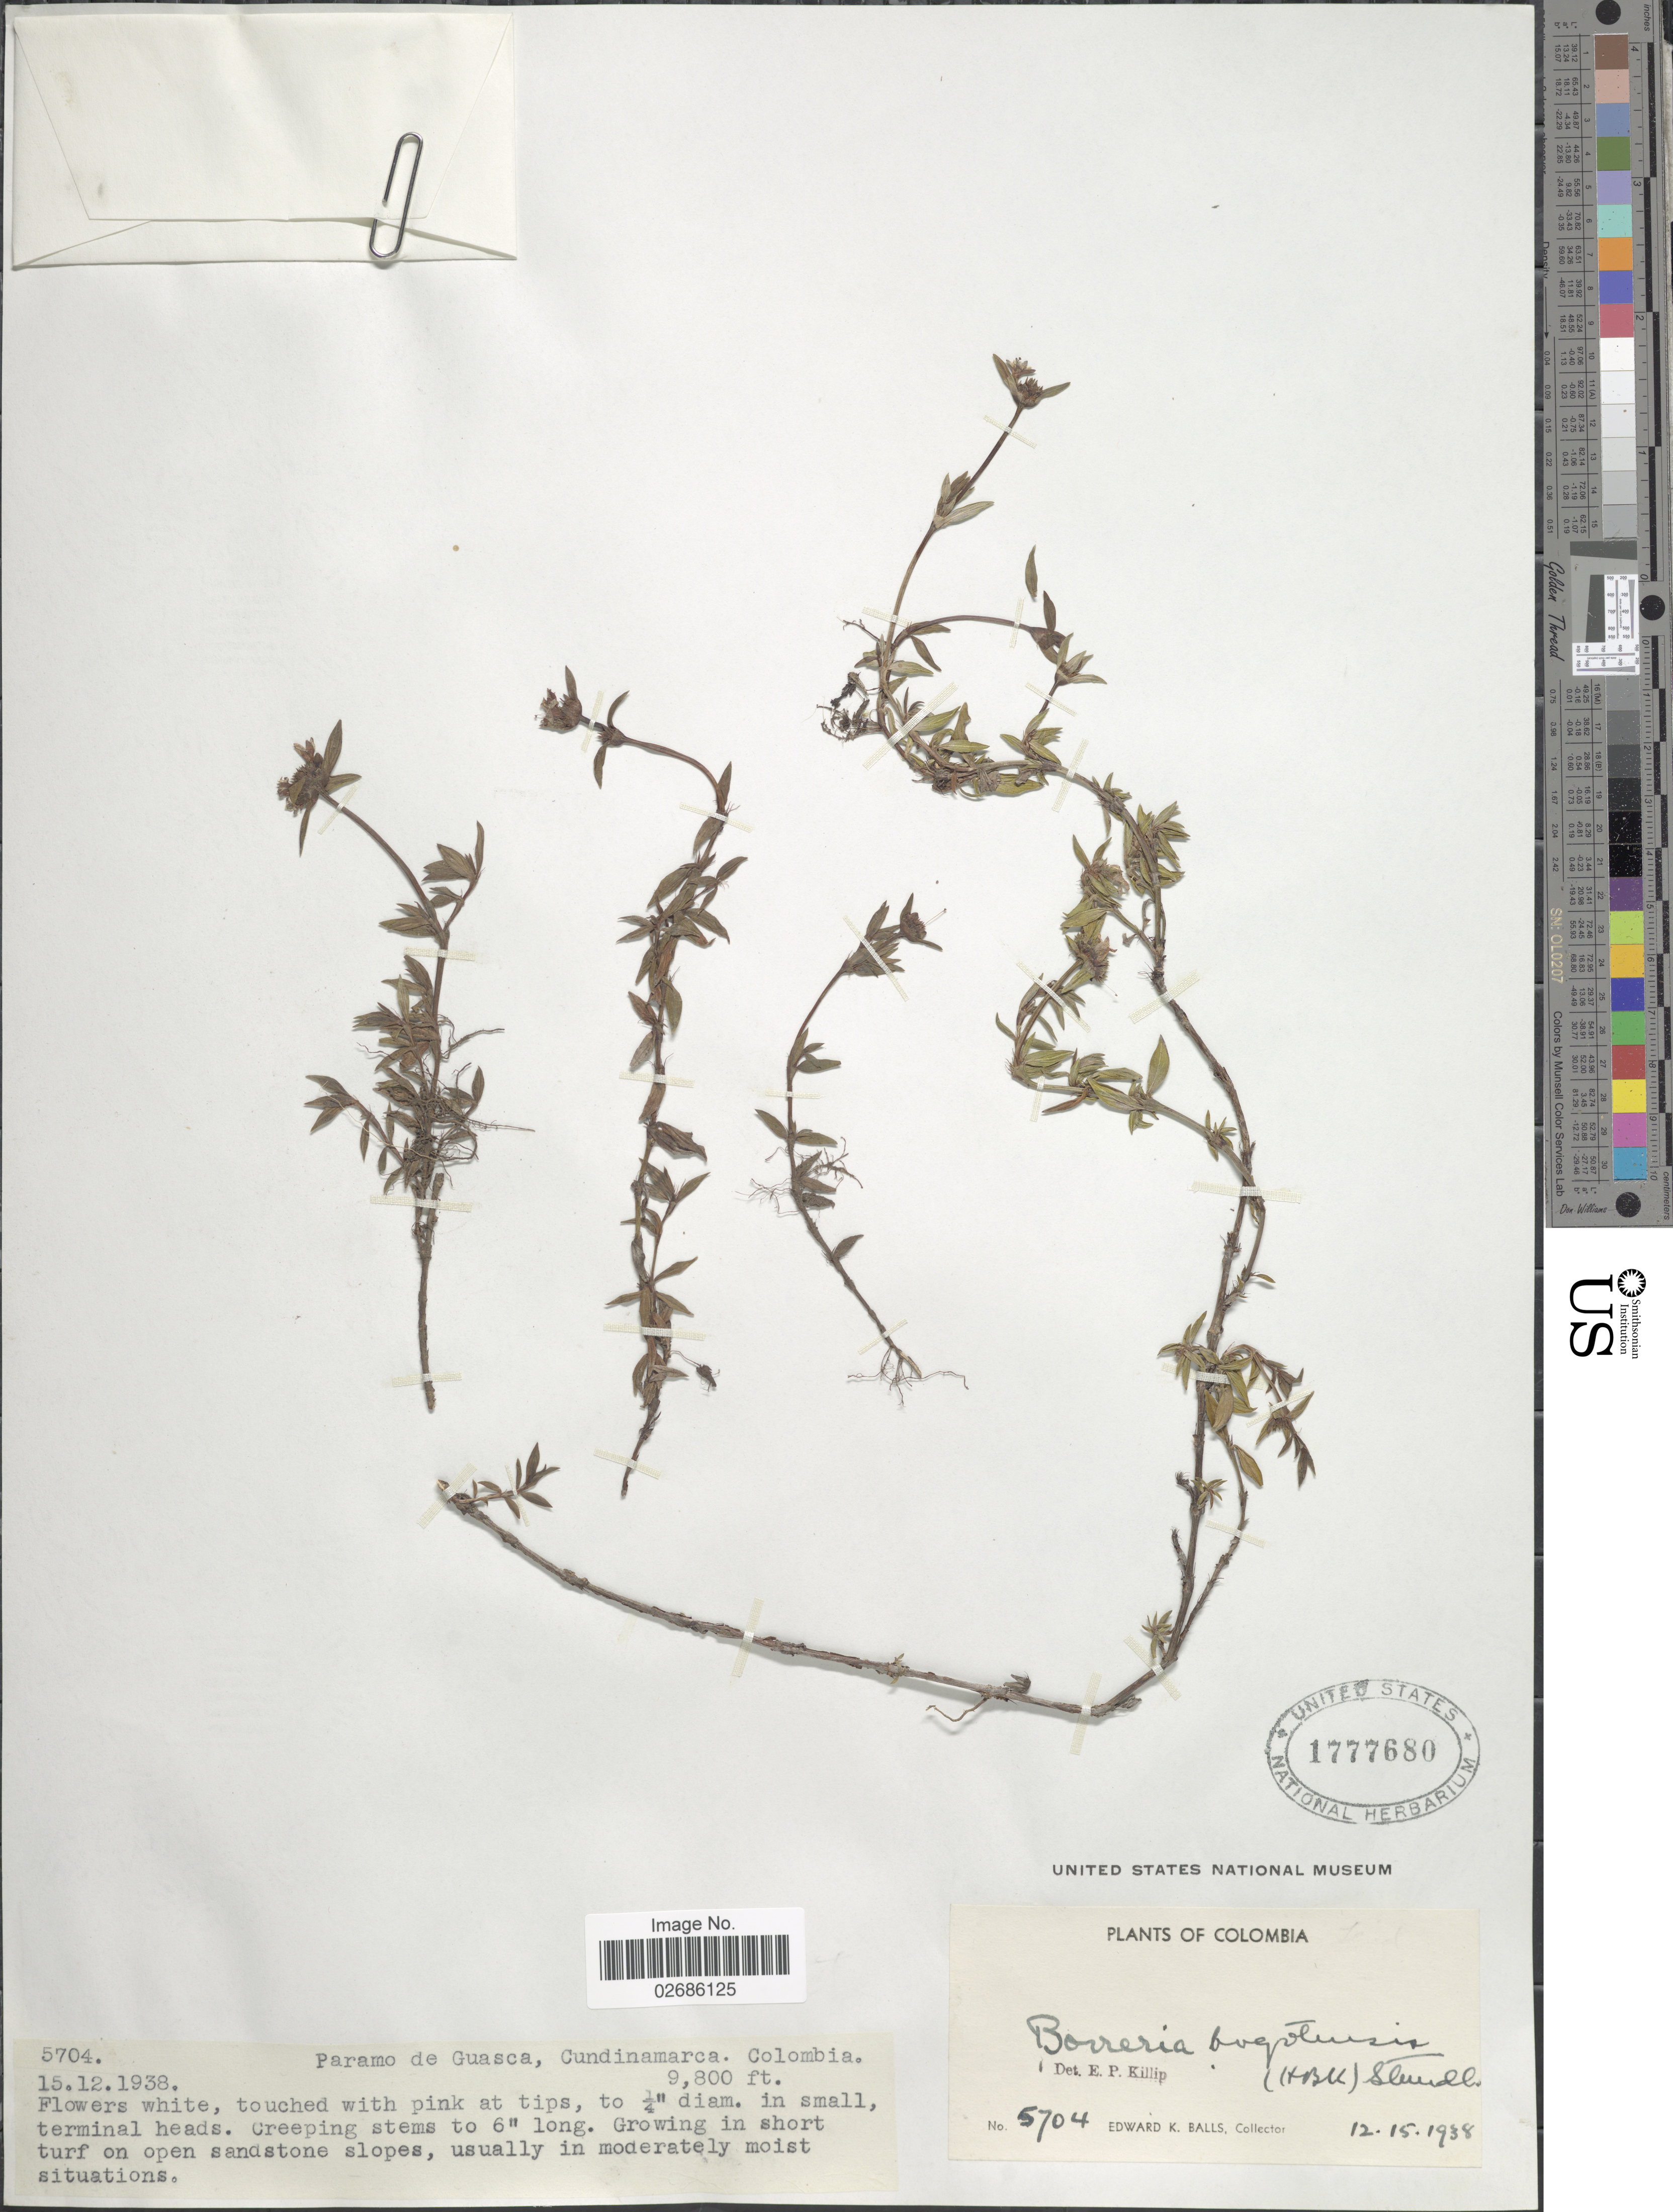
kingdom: Plantae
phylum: Tracheophyta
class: Magnoliopsida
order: Gentianales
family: Rubiaceae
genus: Borreria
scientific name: Borreria bogotensis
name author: (Kunth) Standl.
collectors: E. K. Balls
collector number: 5704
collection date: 1938-12-15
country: Colombia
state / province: Cundinamarca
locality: Paramo de Guasca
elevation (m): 2987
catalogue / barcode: US 1777680